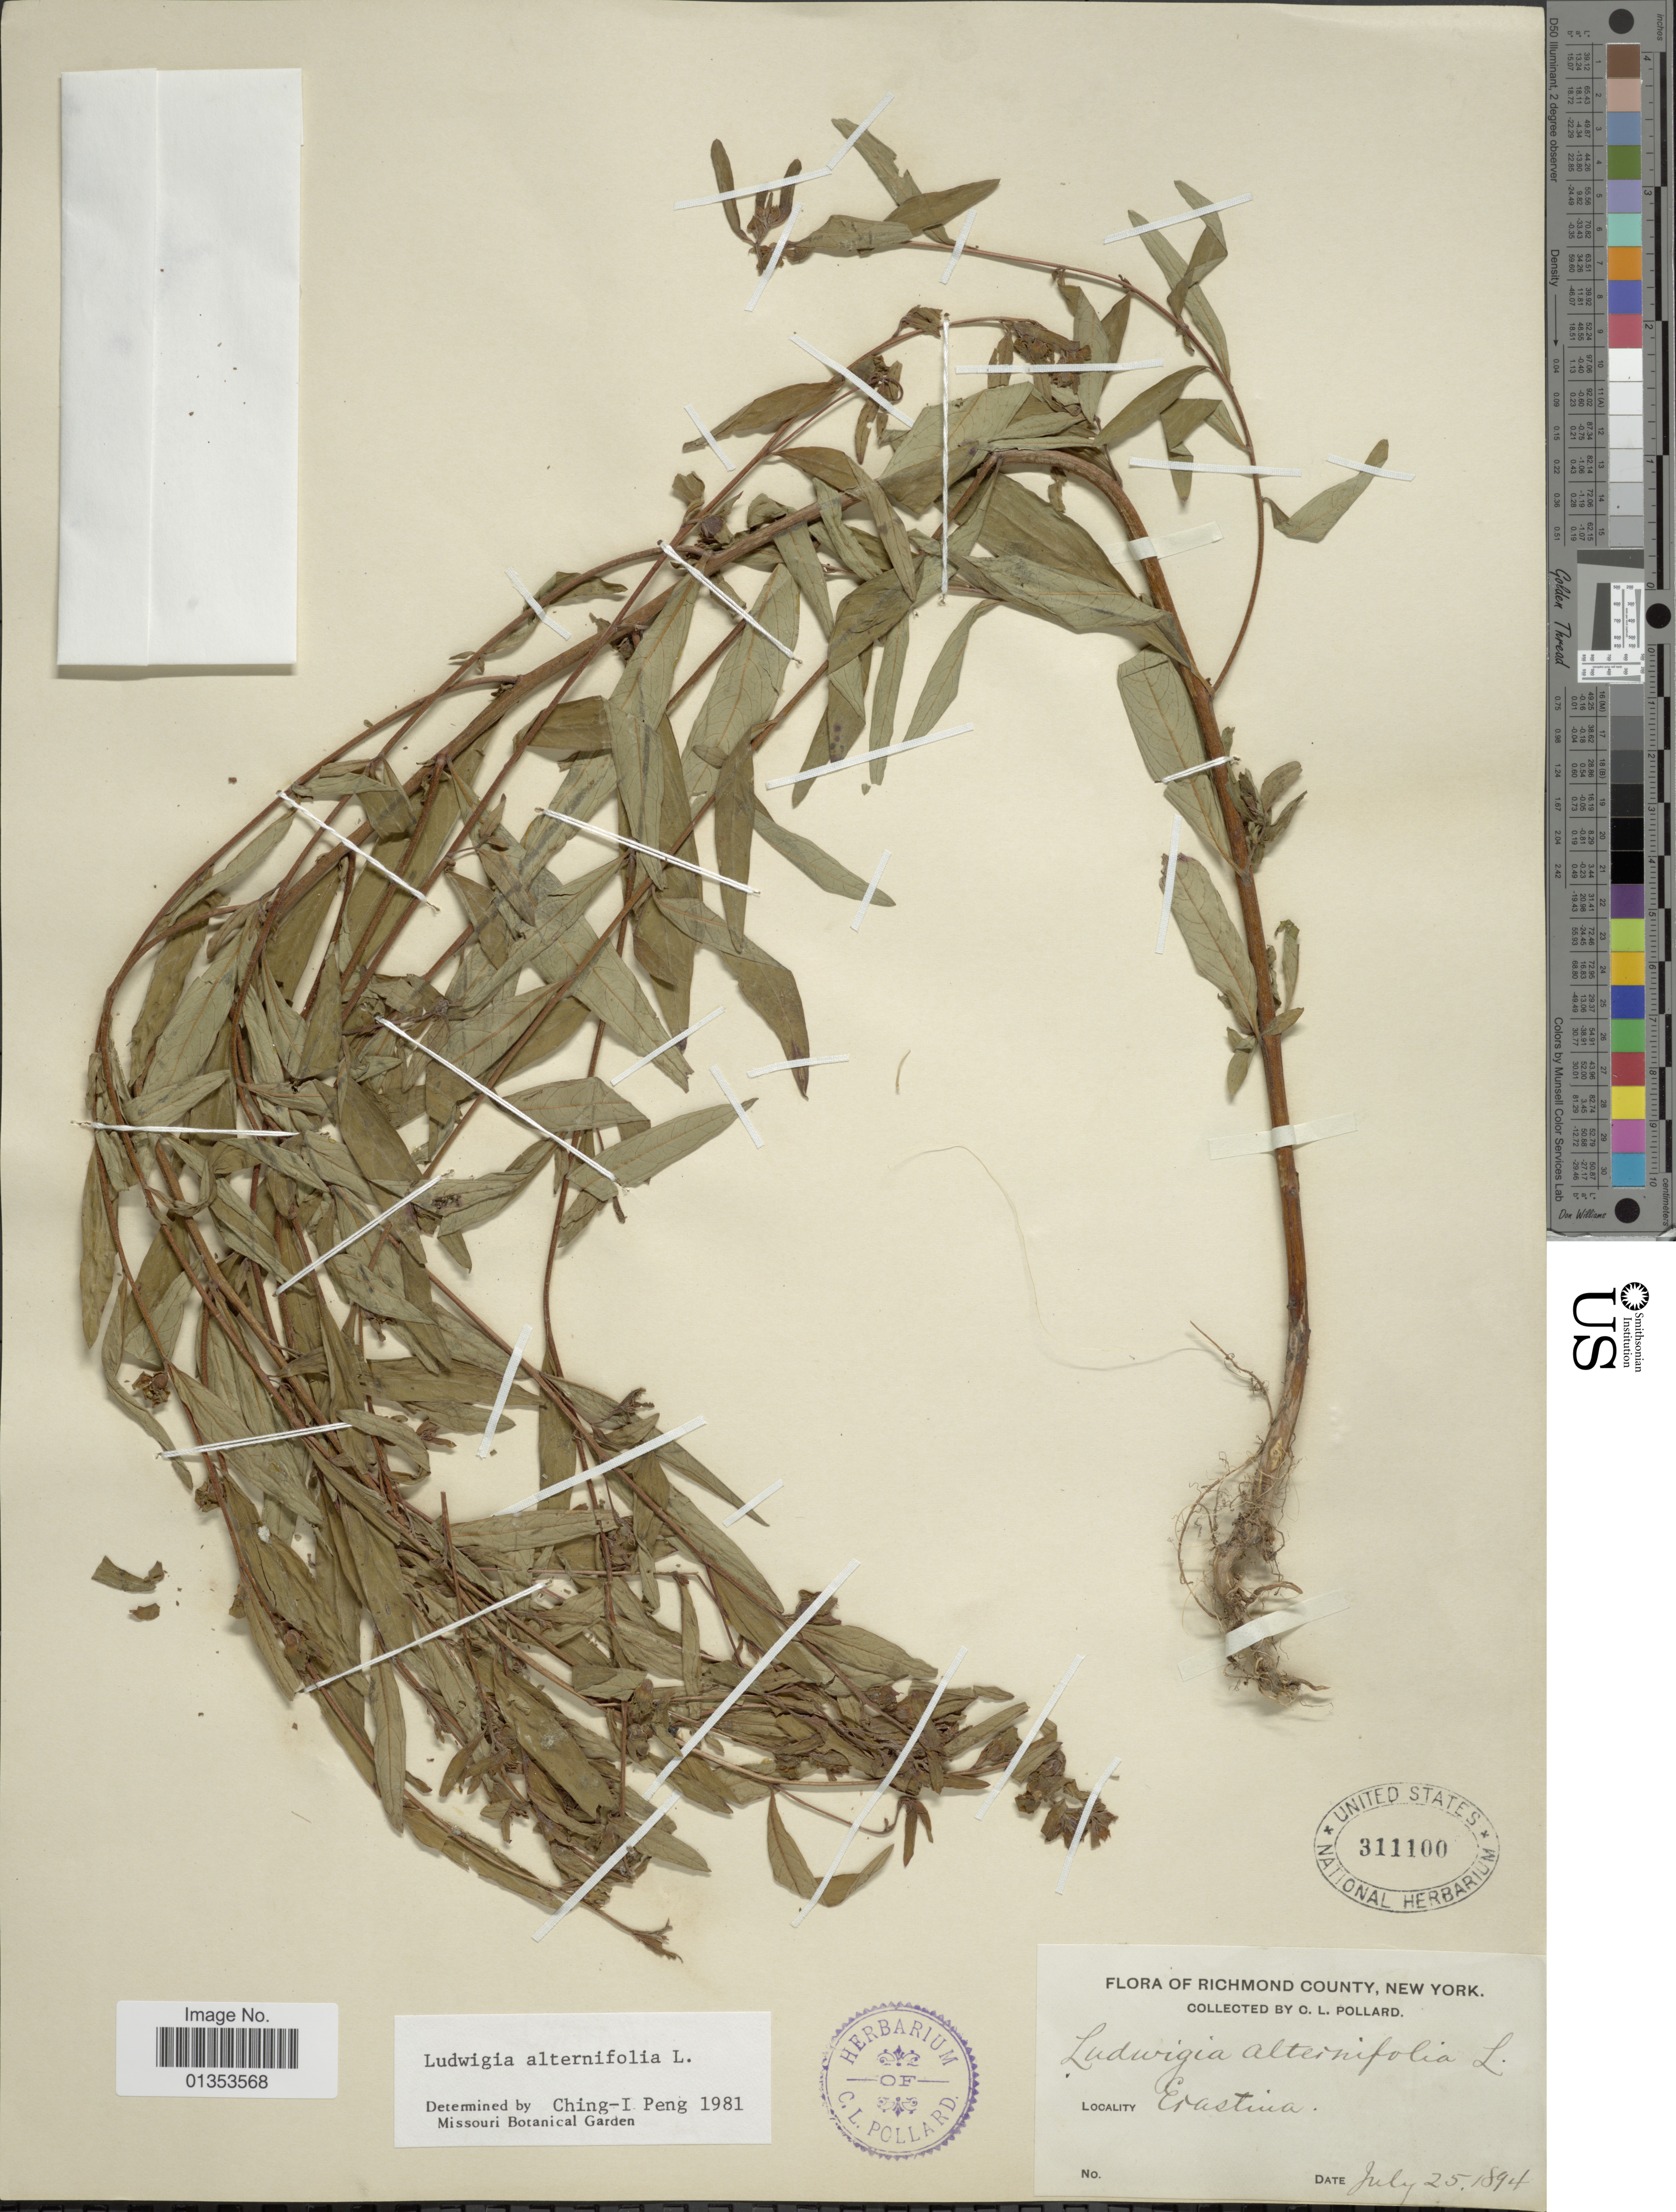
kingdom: Plantae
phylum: Tracheophyta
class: Magnoliopsida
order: Myrtales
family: Onagraceae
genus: Ludwigia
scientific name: Ludwigia alternifolia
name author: L.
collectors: C. L. Pollard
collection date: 1894-07-25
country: United States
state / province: New York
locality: Richmond County, Erastina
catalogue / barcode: US 311100